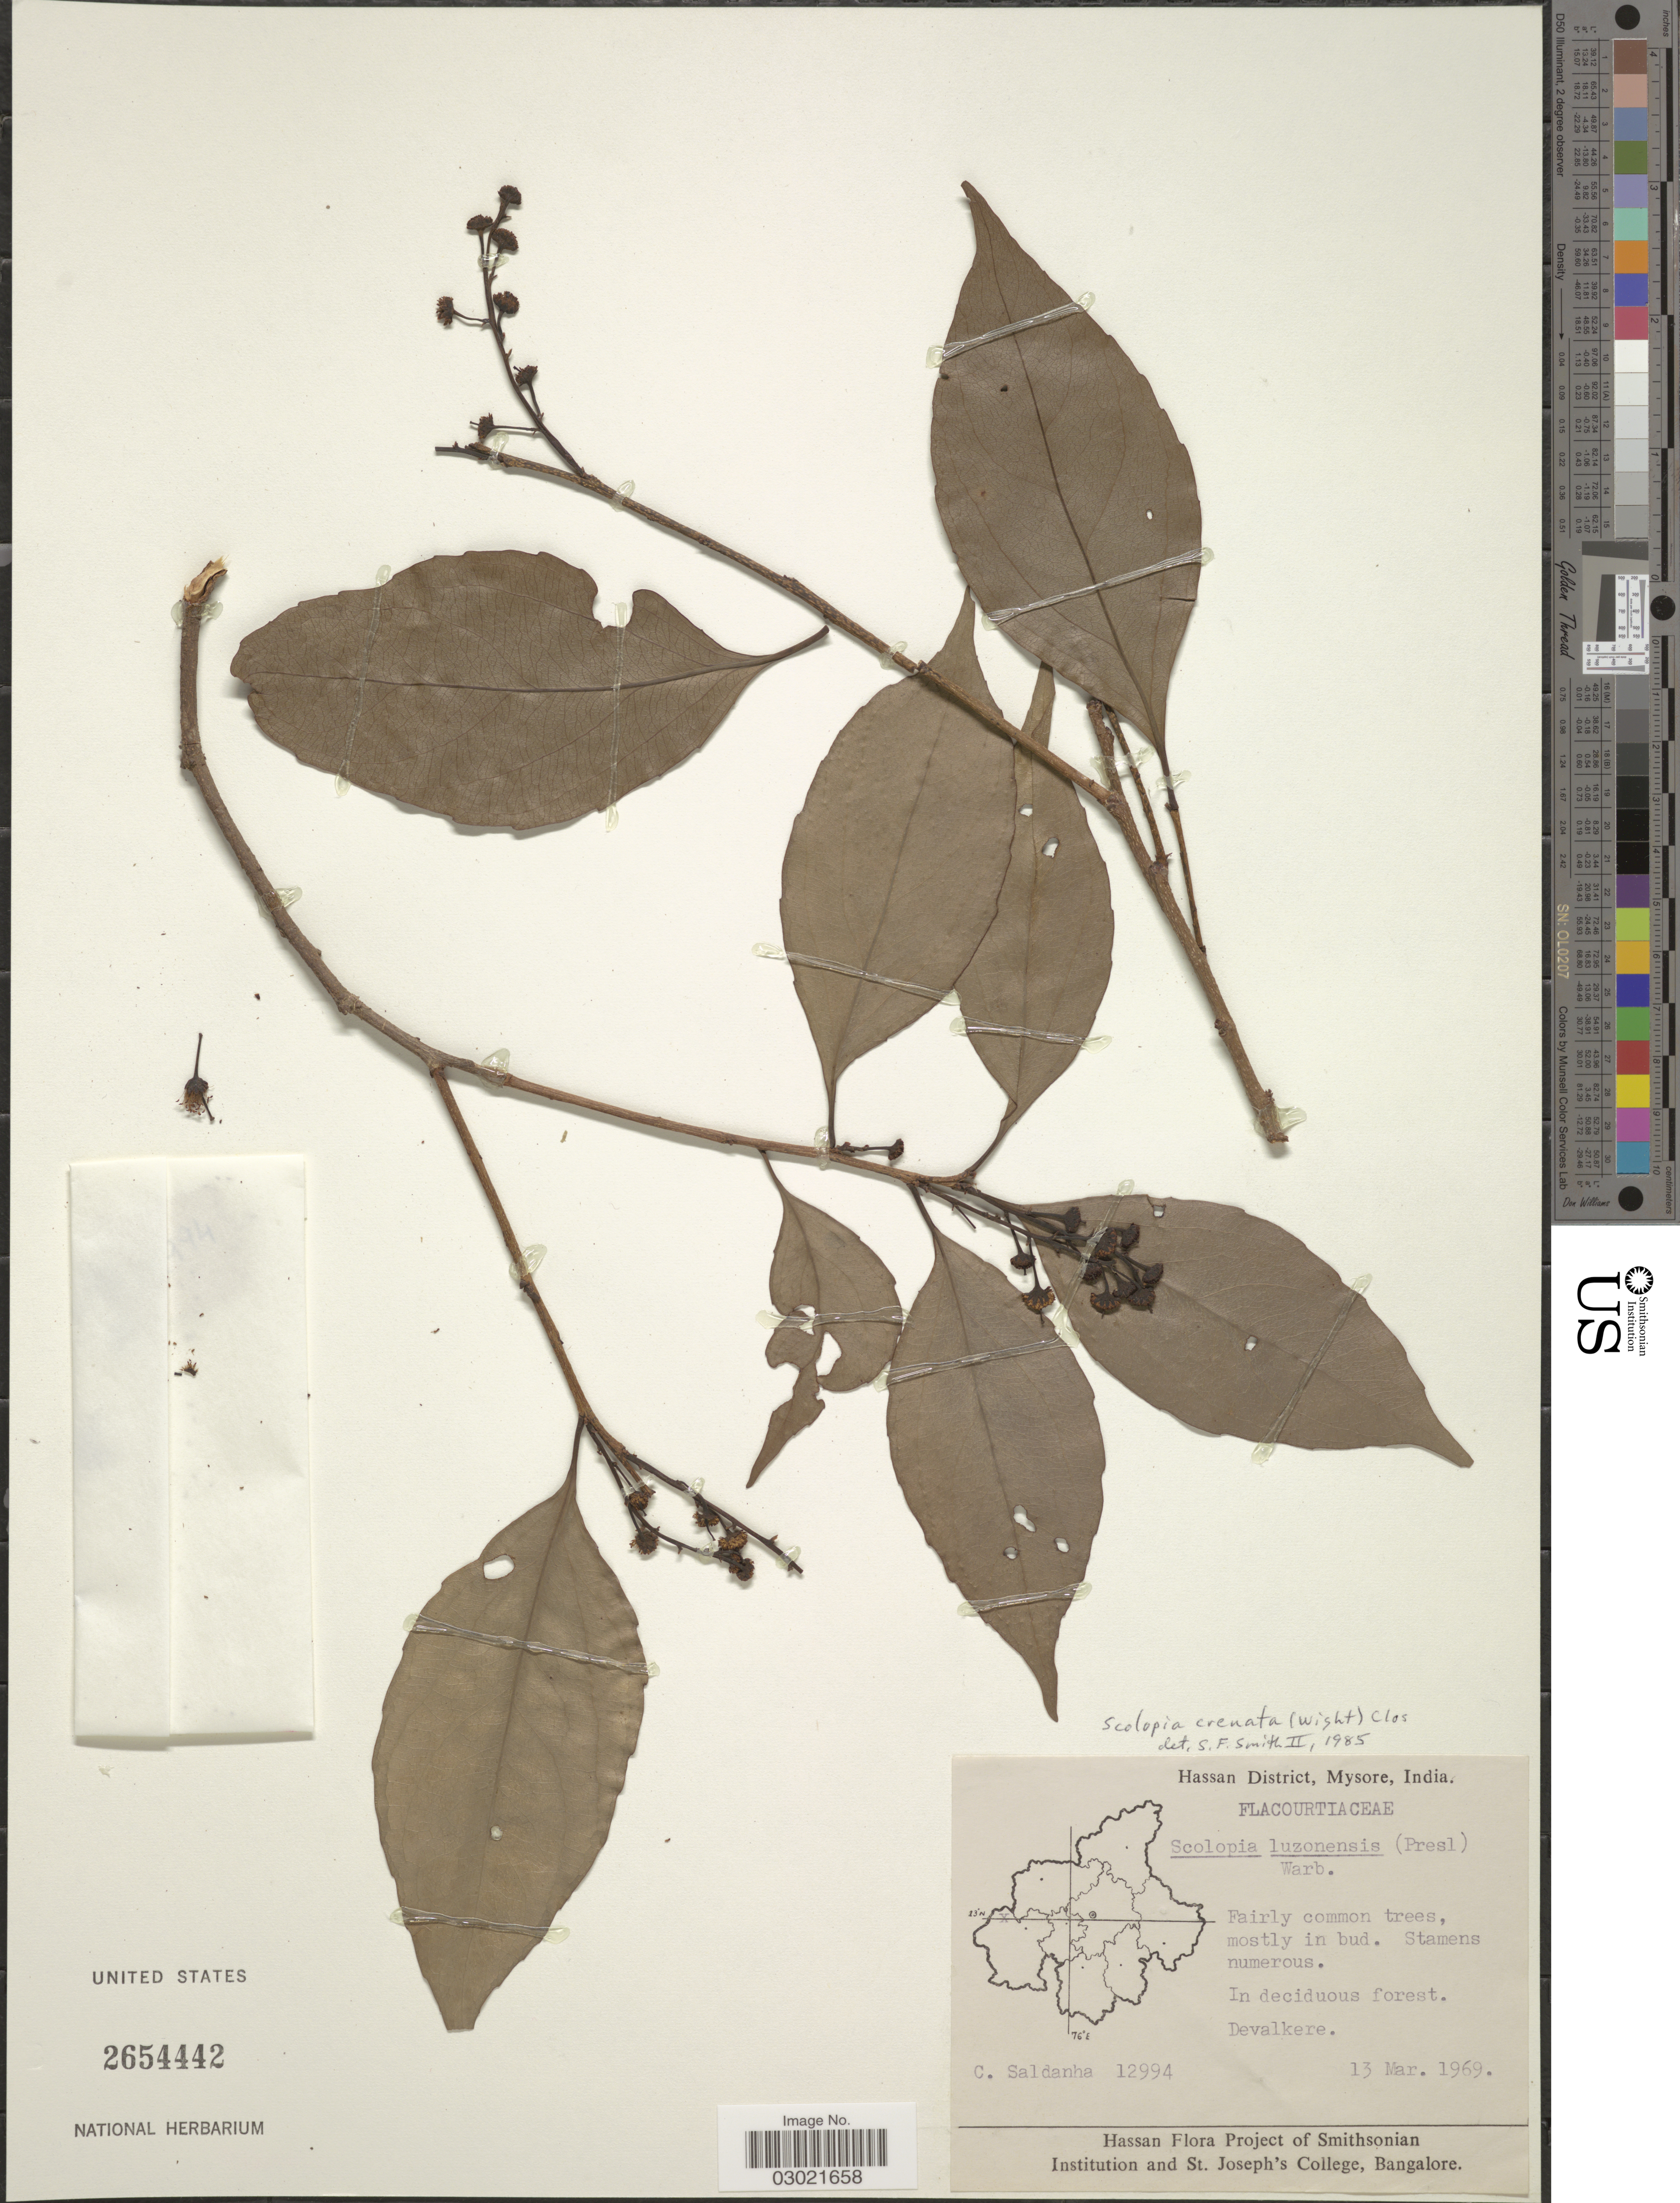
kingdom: Plantae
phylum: Tracheophyta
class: Magnoliopsida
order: Malpighiales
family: Salicaceae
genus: Scolopia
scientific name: Scolopia crenata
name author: Clos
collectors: C. Saldanha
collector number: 12994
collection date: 1969-03-13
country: India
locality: Hassan District, Mysore. Devalkere.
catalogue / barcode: US 2654442